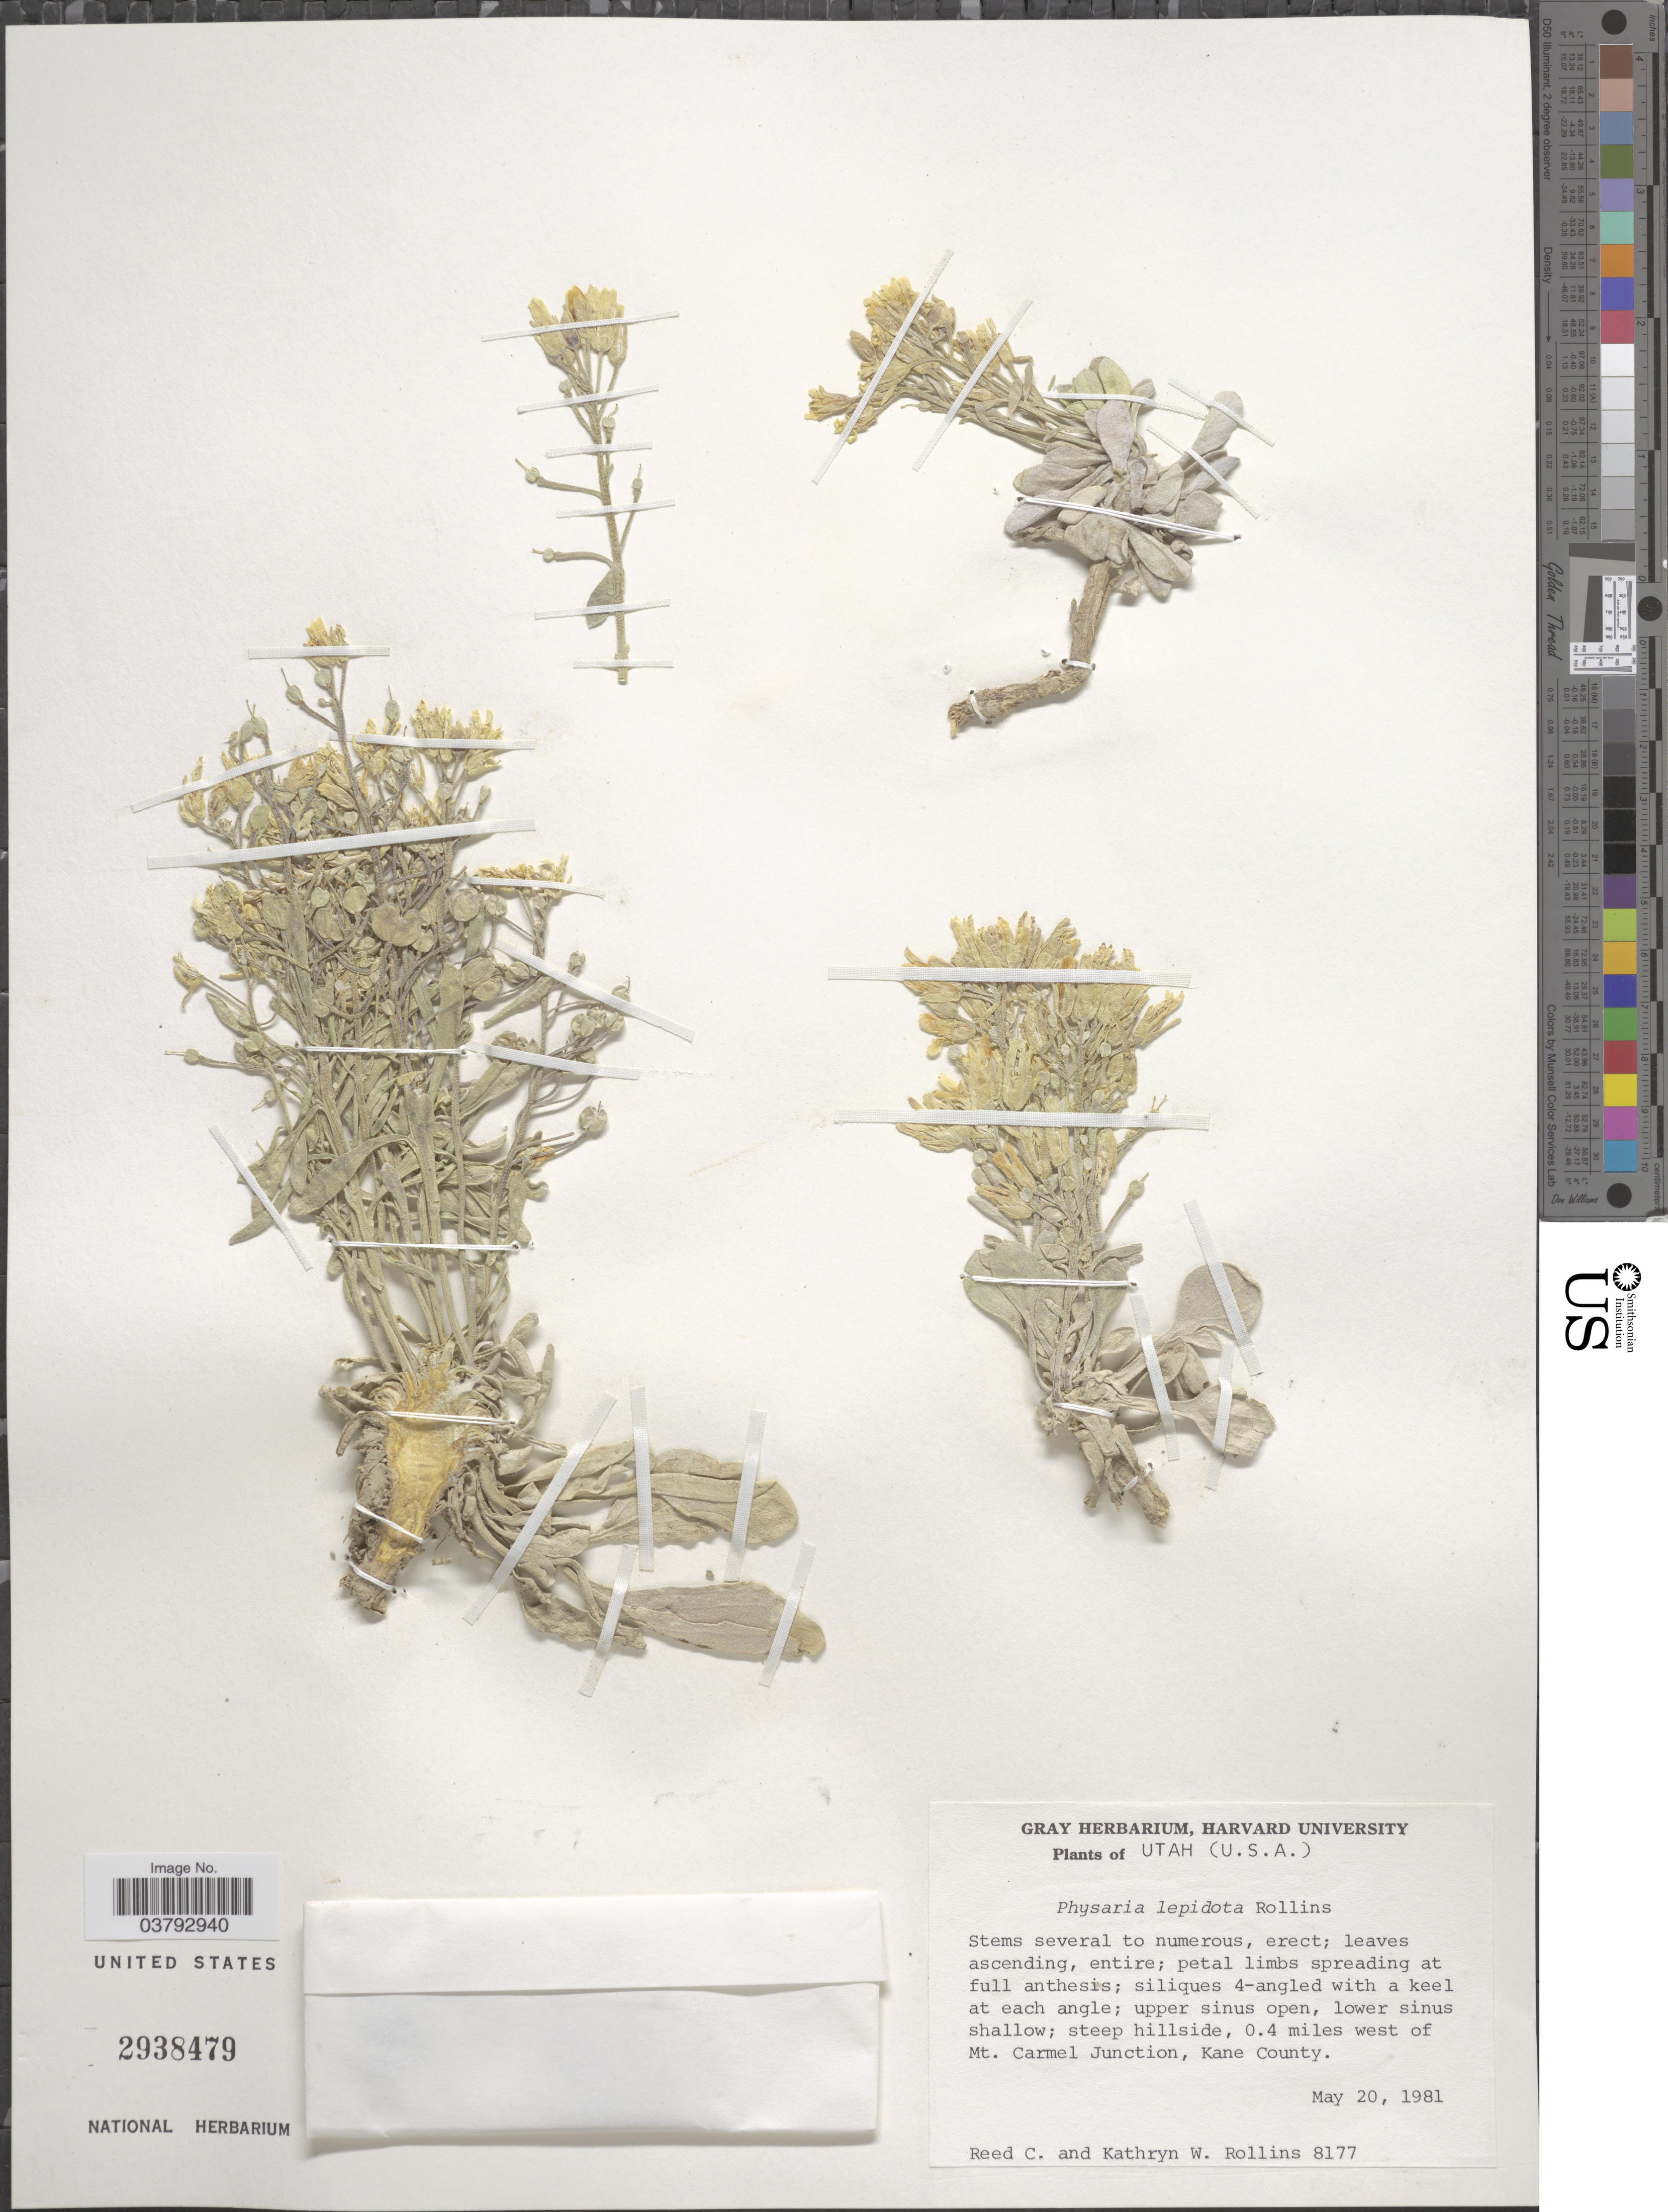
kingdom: Plantae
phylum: Tracheophyta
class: Magnoliopsida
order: Brassicales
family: Brassicaceae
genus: Physaria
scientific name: Physaria lepidota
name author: Rollins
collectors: R. C. Rollins & K. W. Rollins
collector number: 8177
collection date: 1981-05-20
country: United States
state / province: Utah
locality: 0.4 miles west of Mt. Carmel Junction, Kane County.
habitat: steep hillside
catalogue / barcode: US 2938479